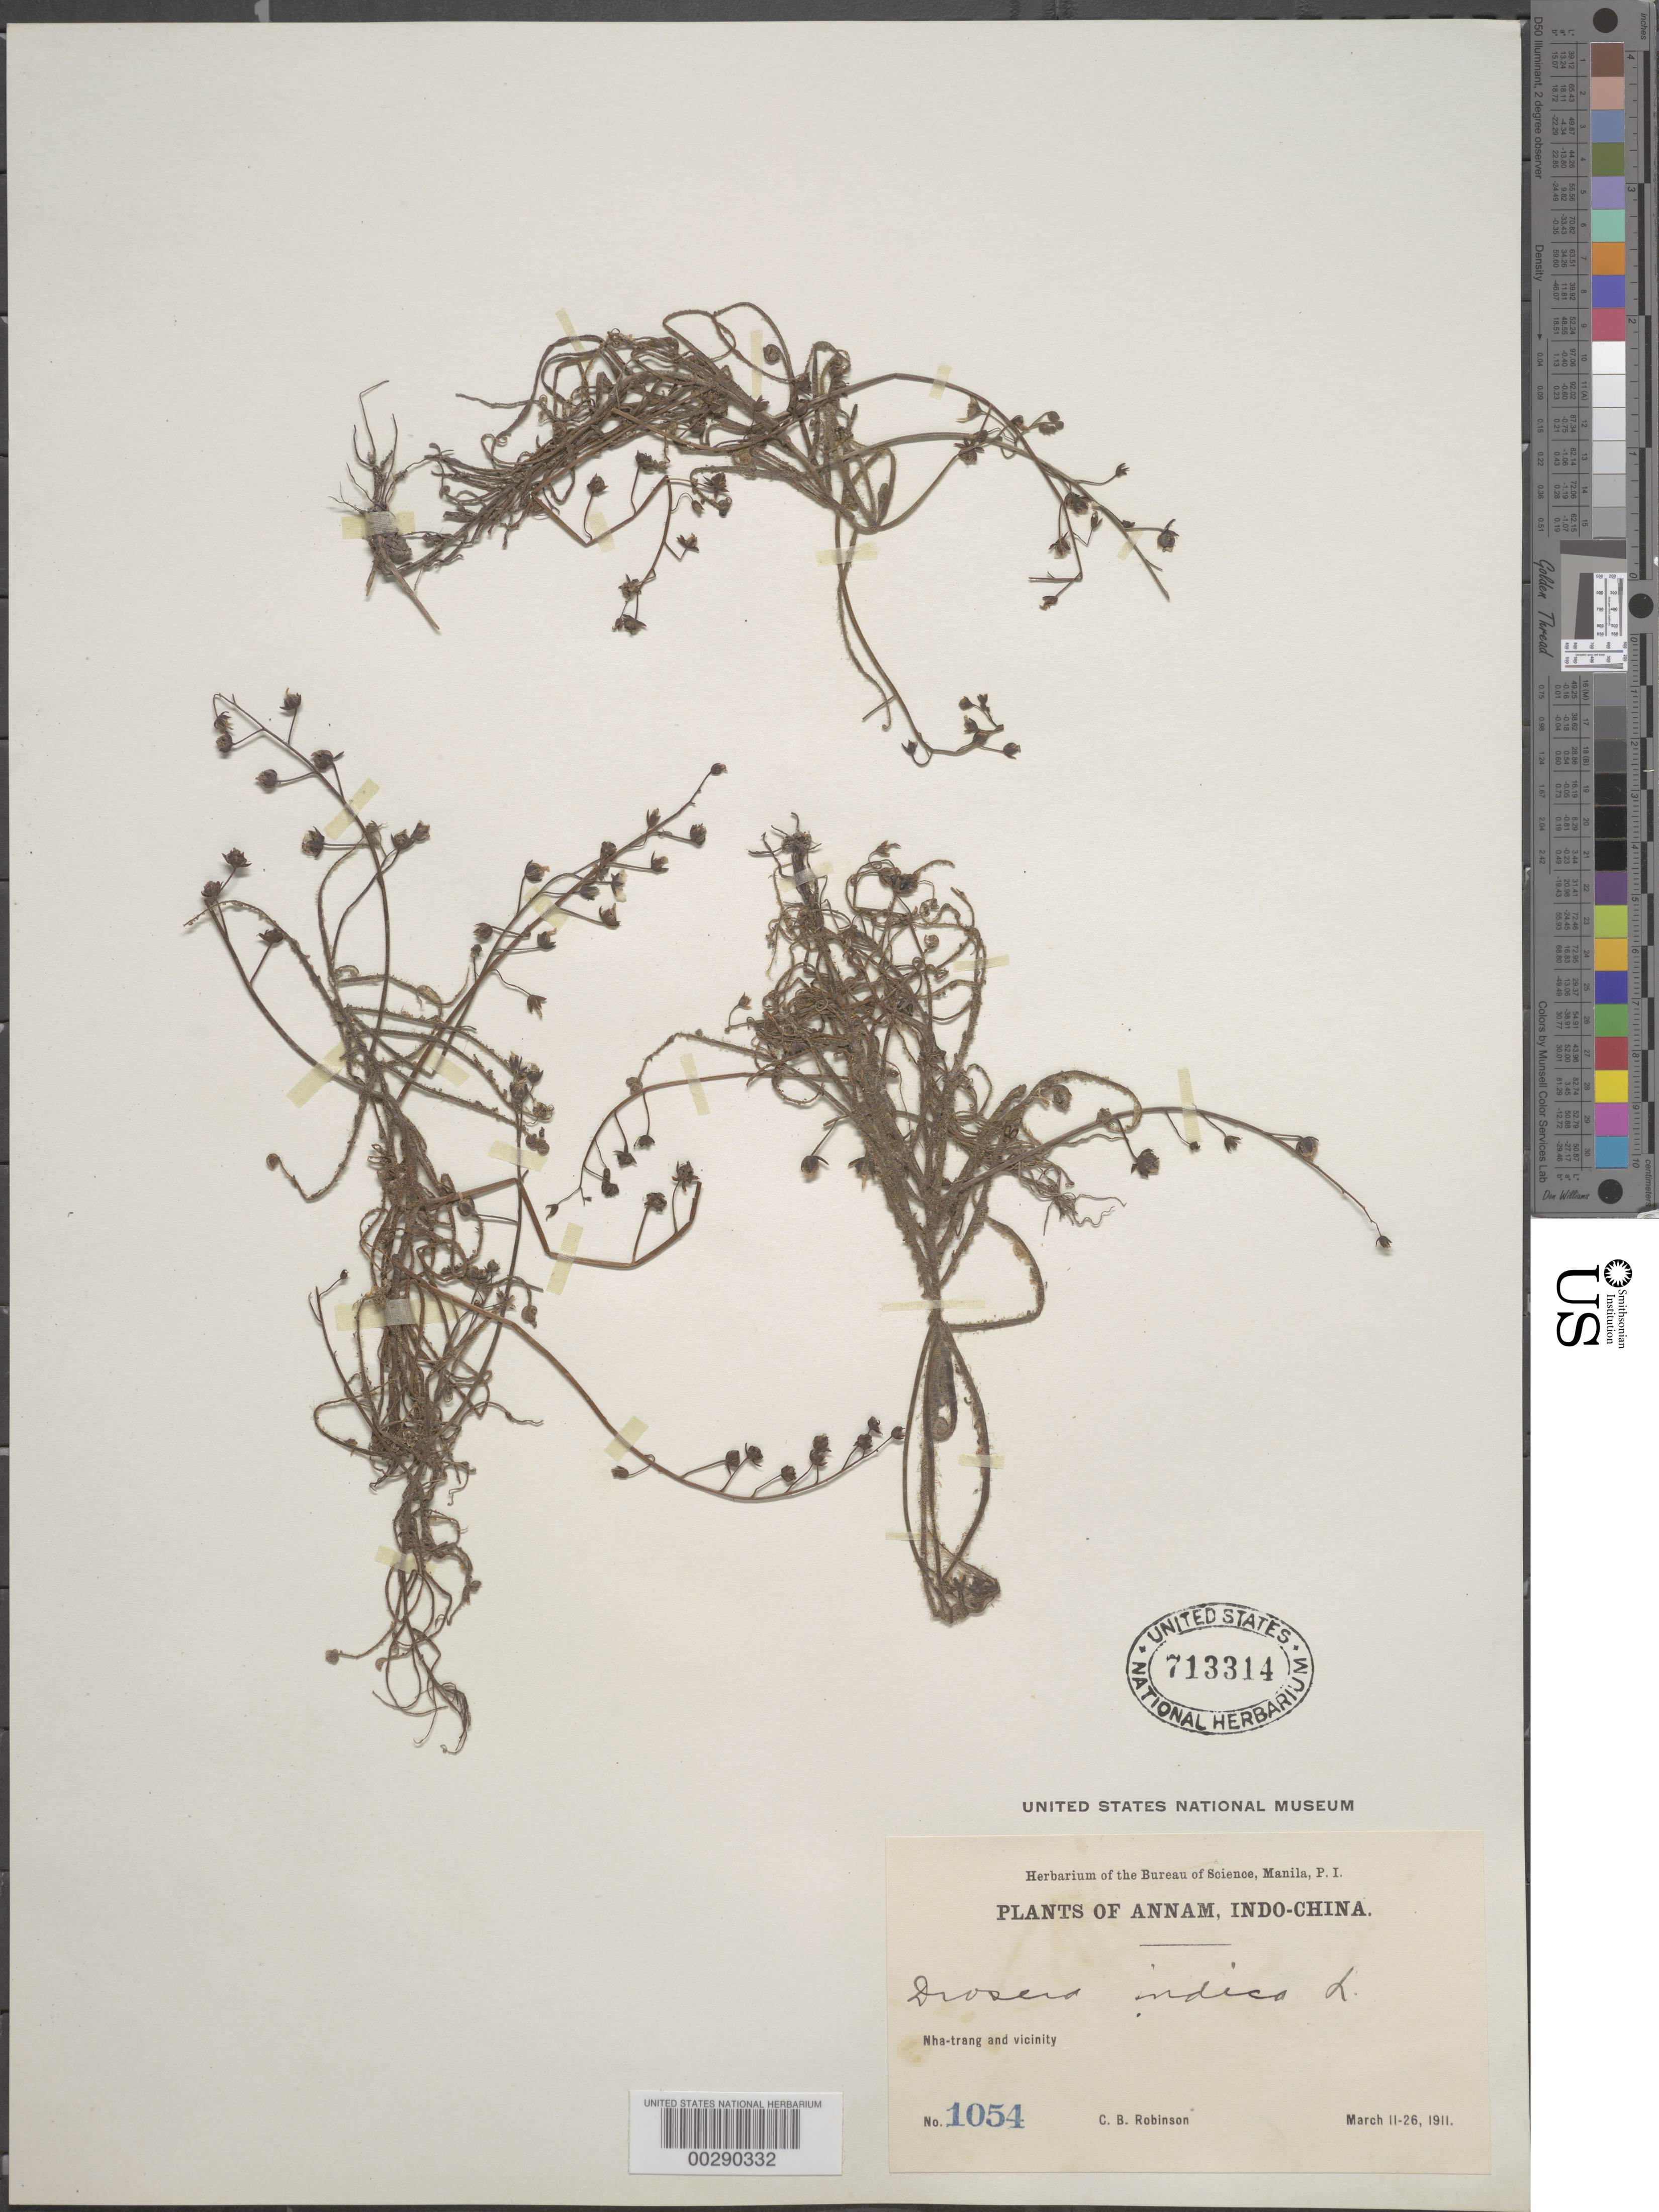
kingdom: Plantae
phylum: Tracheophyta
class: Magnoliopsida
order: Caryophyllales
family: Droseraceae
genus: Drosera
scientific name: Drosera indica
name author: L.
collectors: C. Robinson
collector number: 1054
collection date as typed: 11 Mar 1911 to 26 Mar 1911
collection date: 1911-03-11/1911-03-26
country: Vietnam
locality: Nha-Trang and vicinity.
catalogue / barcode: US 713314